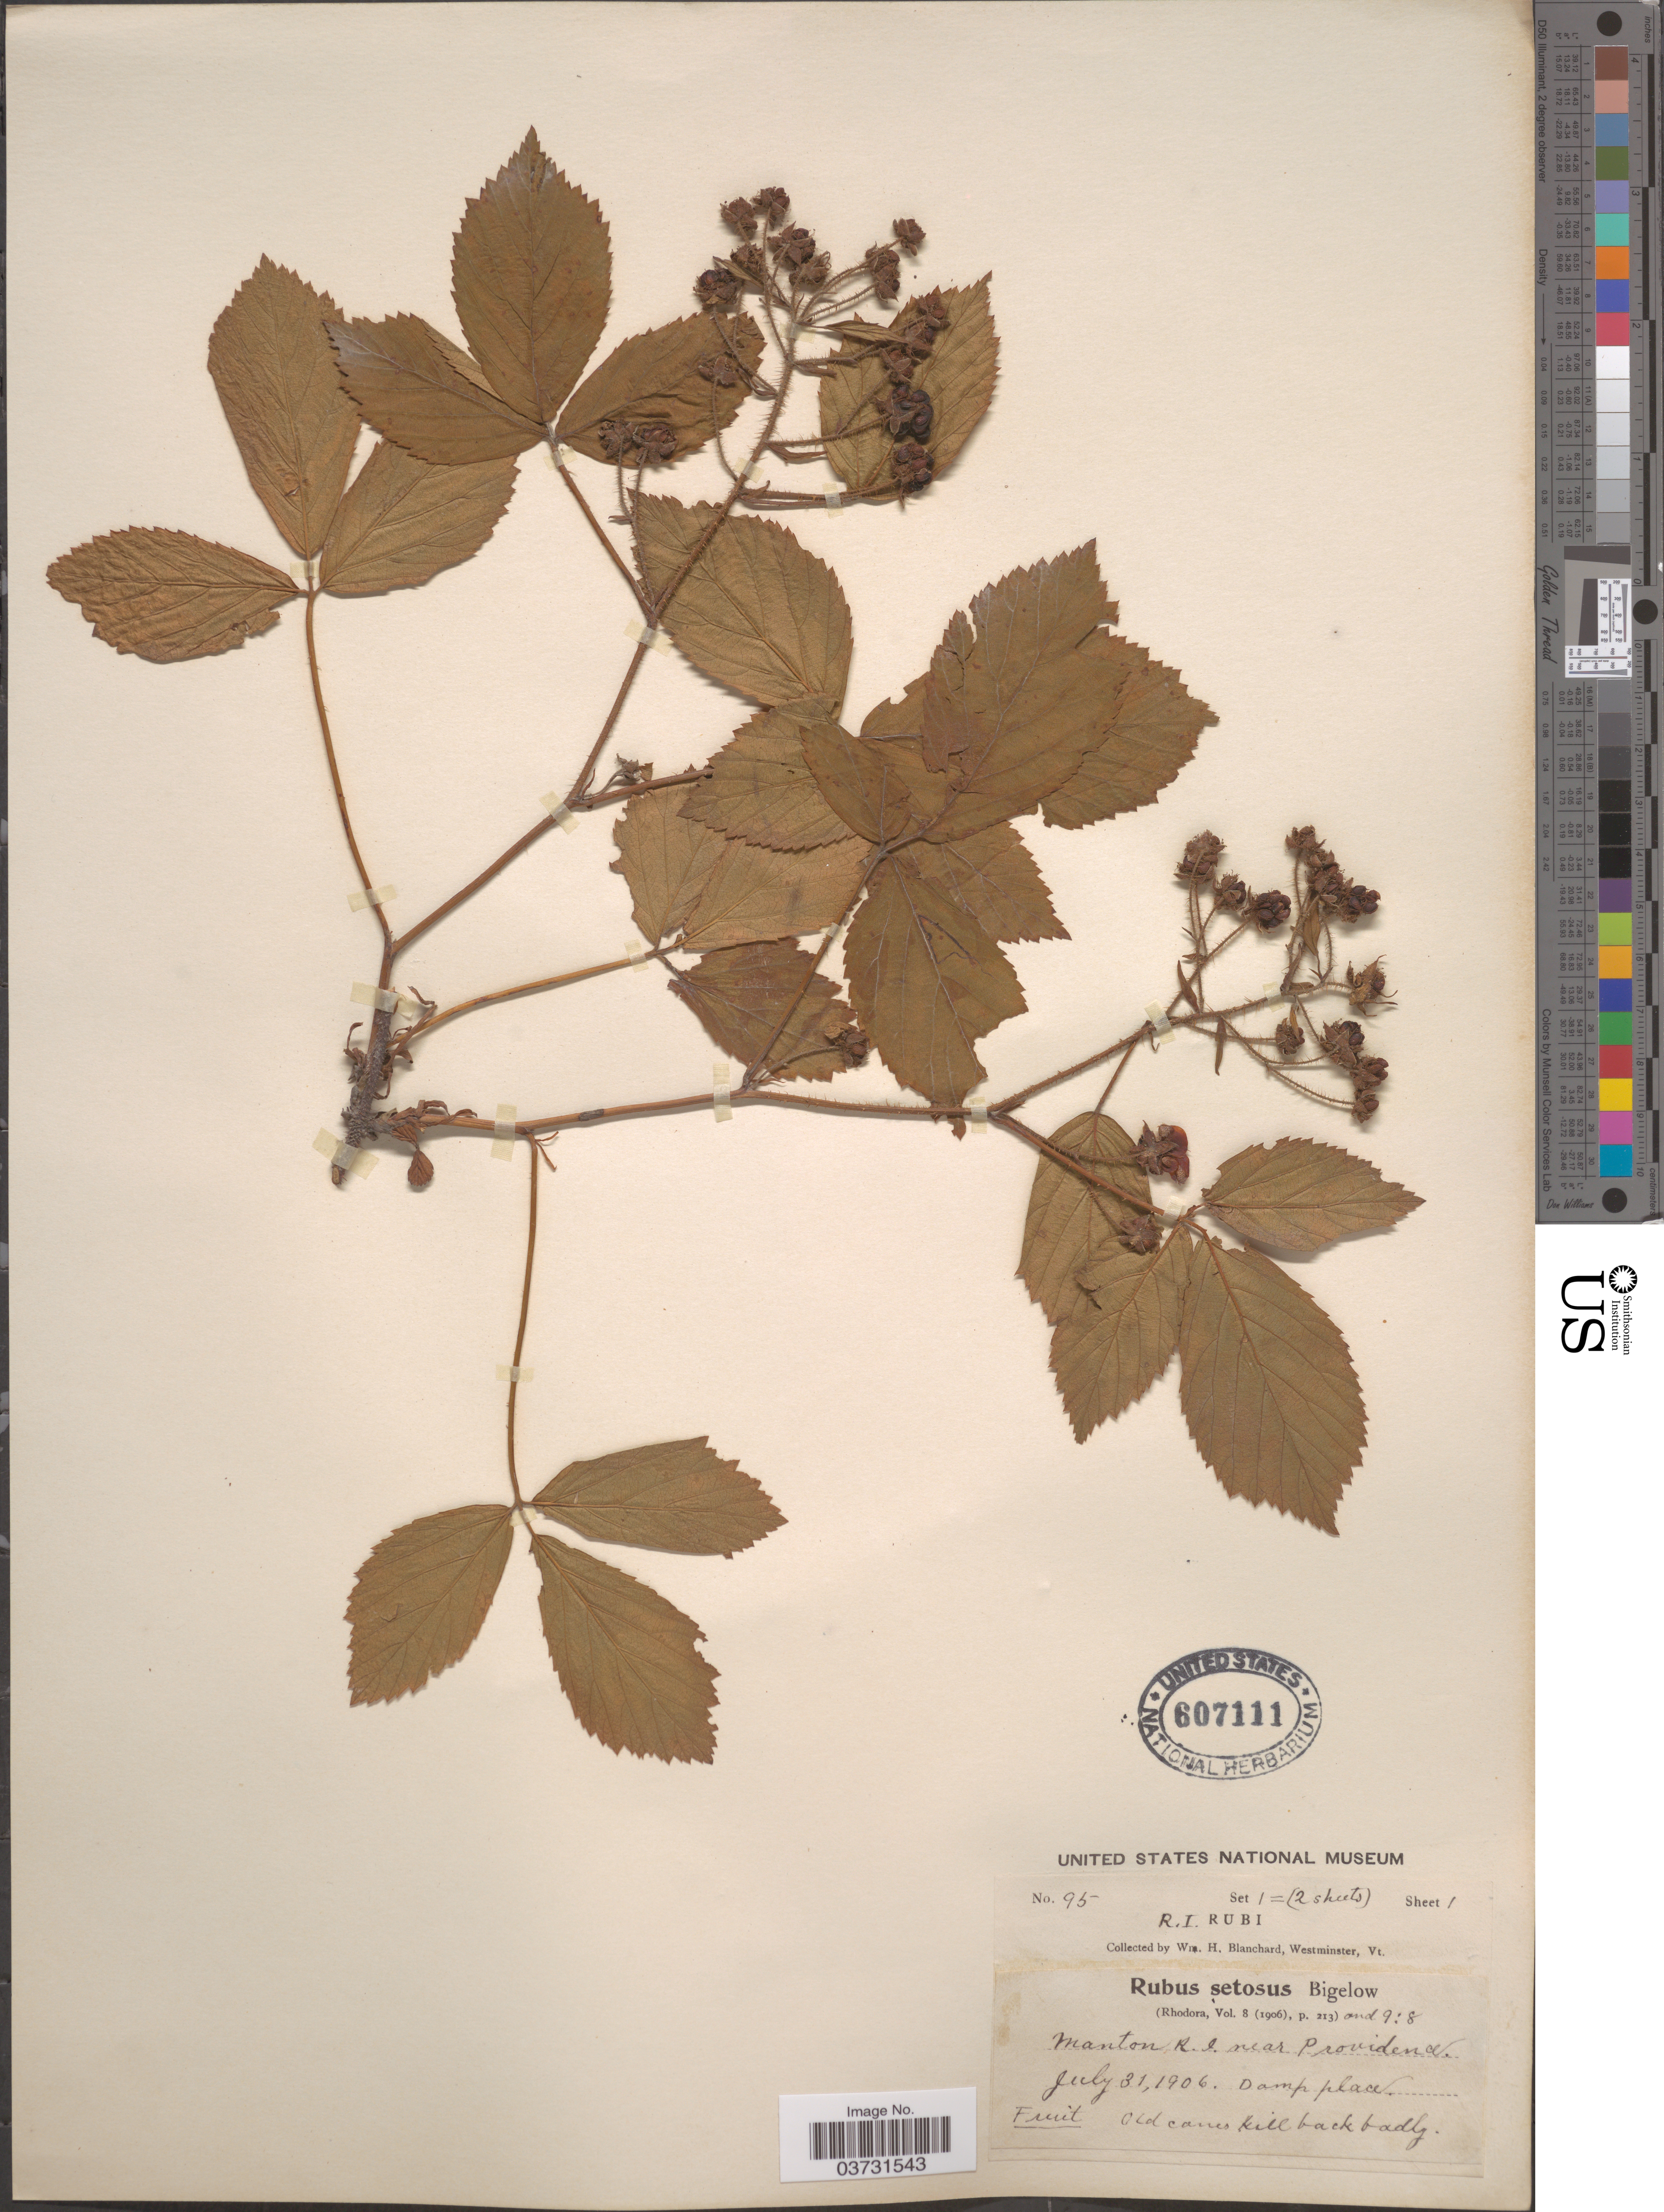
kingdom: Plantae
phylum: Tracheophyta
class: Magnoliopsida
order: Rosales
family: Rosaceae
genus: Rubus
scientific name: Rubus nigricans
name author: Rydb. in Britton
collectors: W. H. Blanchard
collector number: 95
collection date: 1906-07-31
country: United States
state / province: Rhode Island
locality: Manton R. I. near Providence.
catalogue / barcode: US 607111